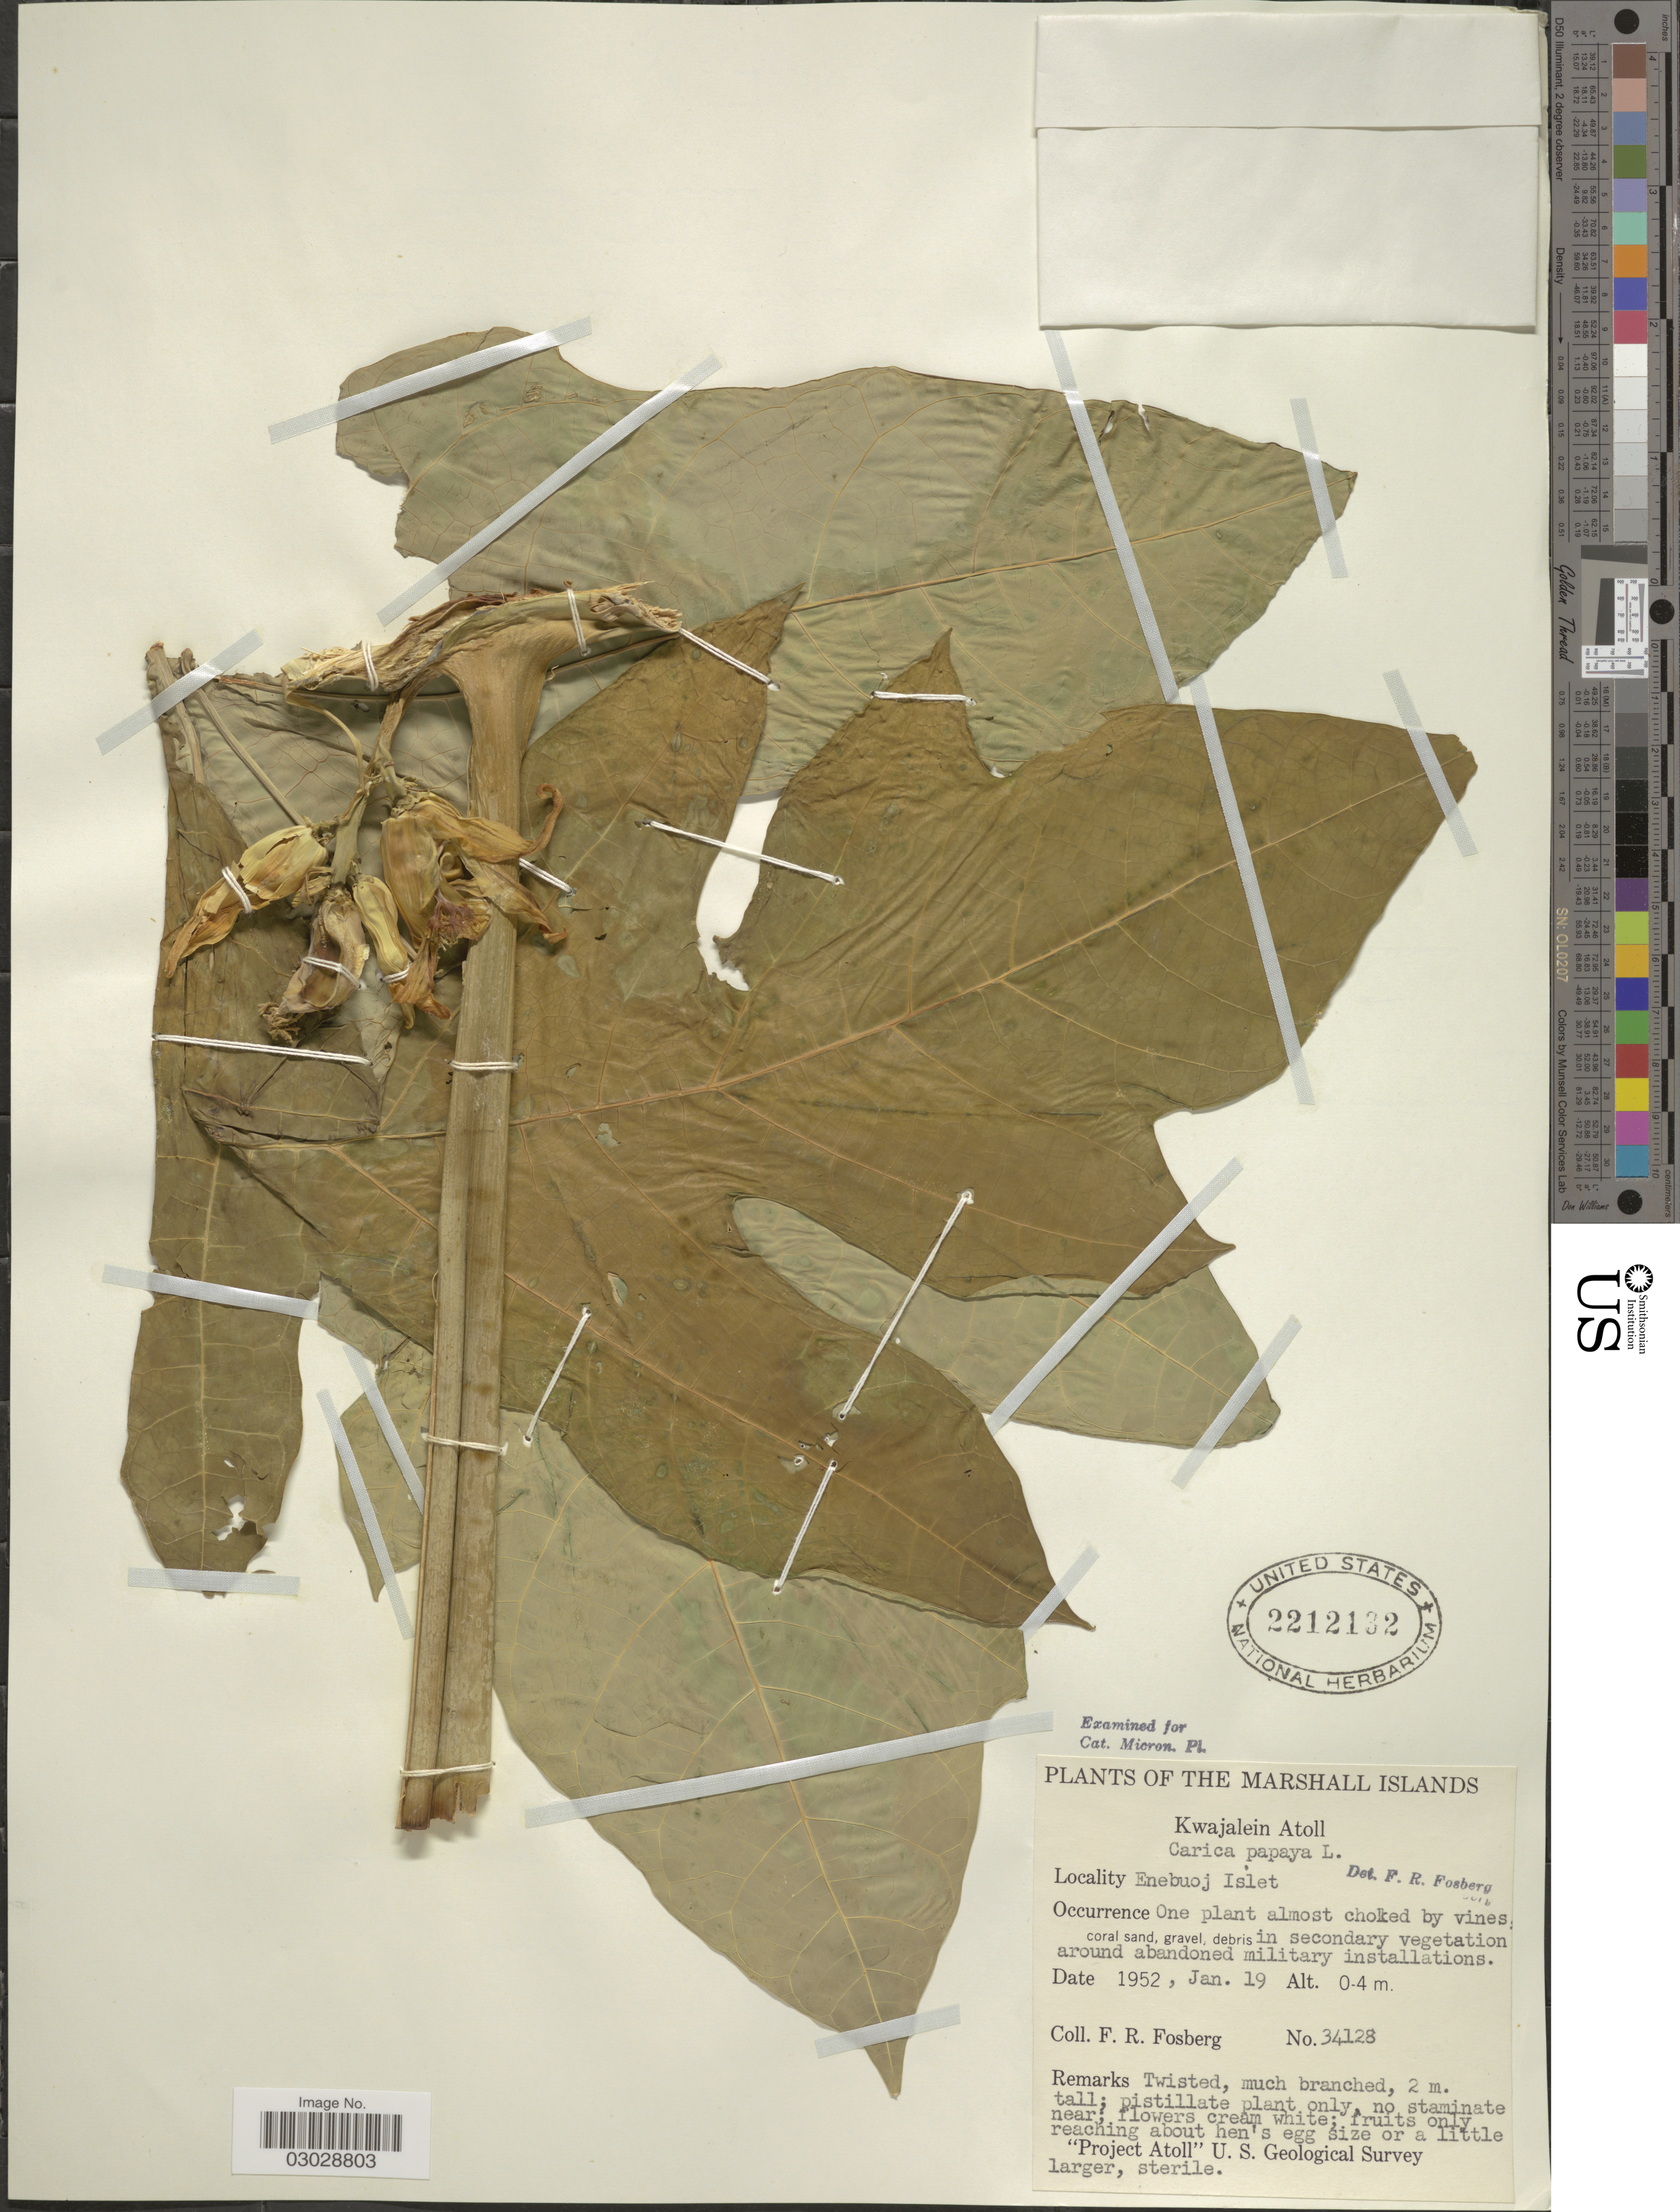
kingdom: Plantae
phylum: Tracheophyta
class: Magnoliopsida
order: Brassicales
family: Caricaceae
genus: Carica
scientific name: Carica papaya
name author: L.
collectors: F. R. Fosberg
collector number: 34128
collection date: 1952-01-19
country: Marshall Islands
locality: Kwajalein Atoll. Enebuoj Islet.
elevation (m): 0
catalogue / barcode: US 2212132